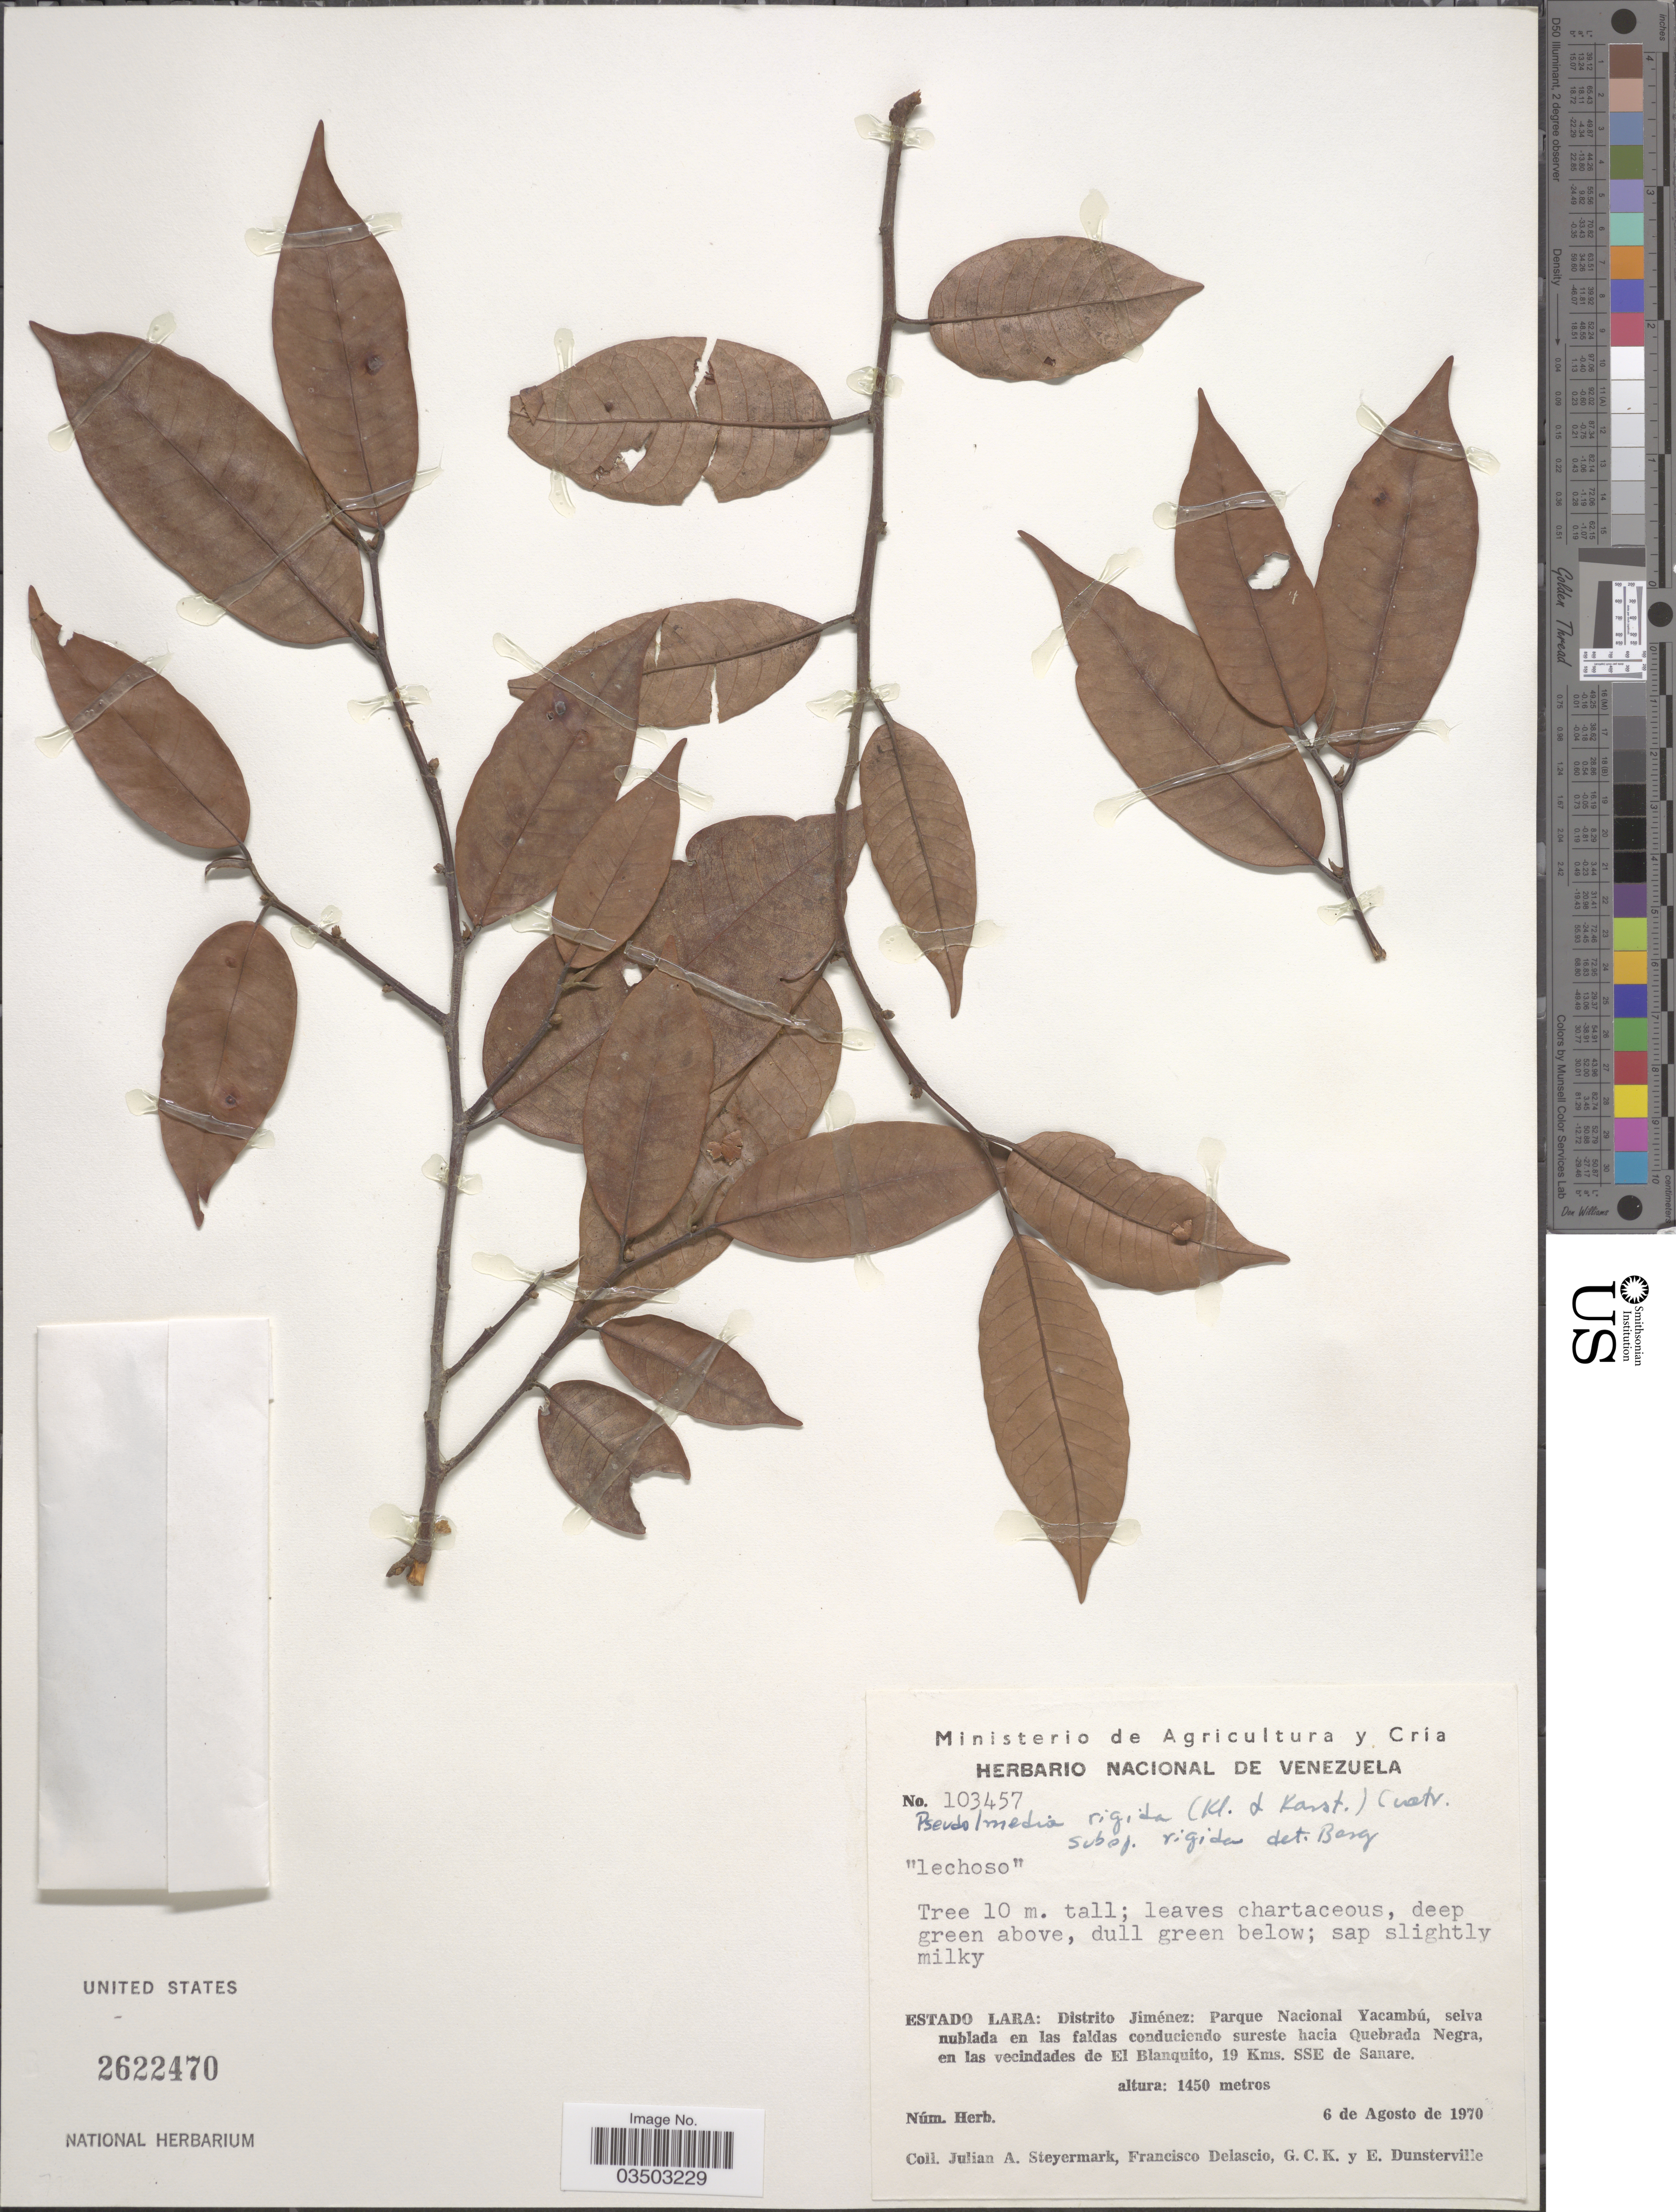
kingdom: Plantae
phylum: Tracheophyta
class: Magnoliopsida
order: Rosales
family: Moraceae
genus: Pseudolmedia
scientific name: Pseudolmedia rigida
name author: (Klotzsch & H. Karst.) Cuatrec.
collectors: J. Steyermark, F. Delascio, G. C. K. Dunsterville & E. Dunsterville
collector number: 103457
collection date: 1970-08-06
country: Venezuela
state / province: Lara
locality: Distrito Jiménez: Parque Nacional Yacambú, selva nublada en las faldas conduciendo sureste hacia Quebrada Negra, en las vecindades de El Blanquito, 19 Kms. SSE de Sanare.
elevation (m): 1450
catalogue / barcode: US 2622470